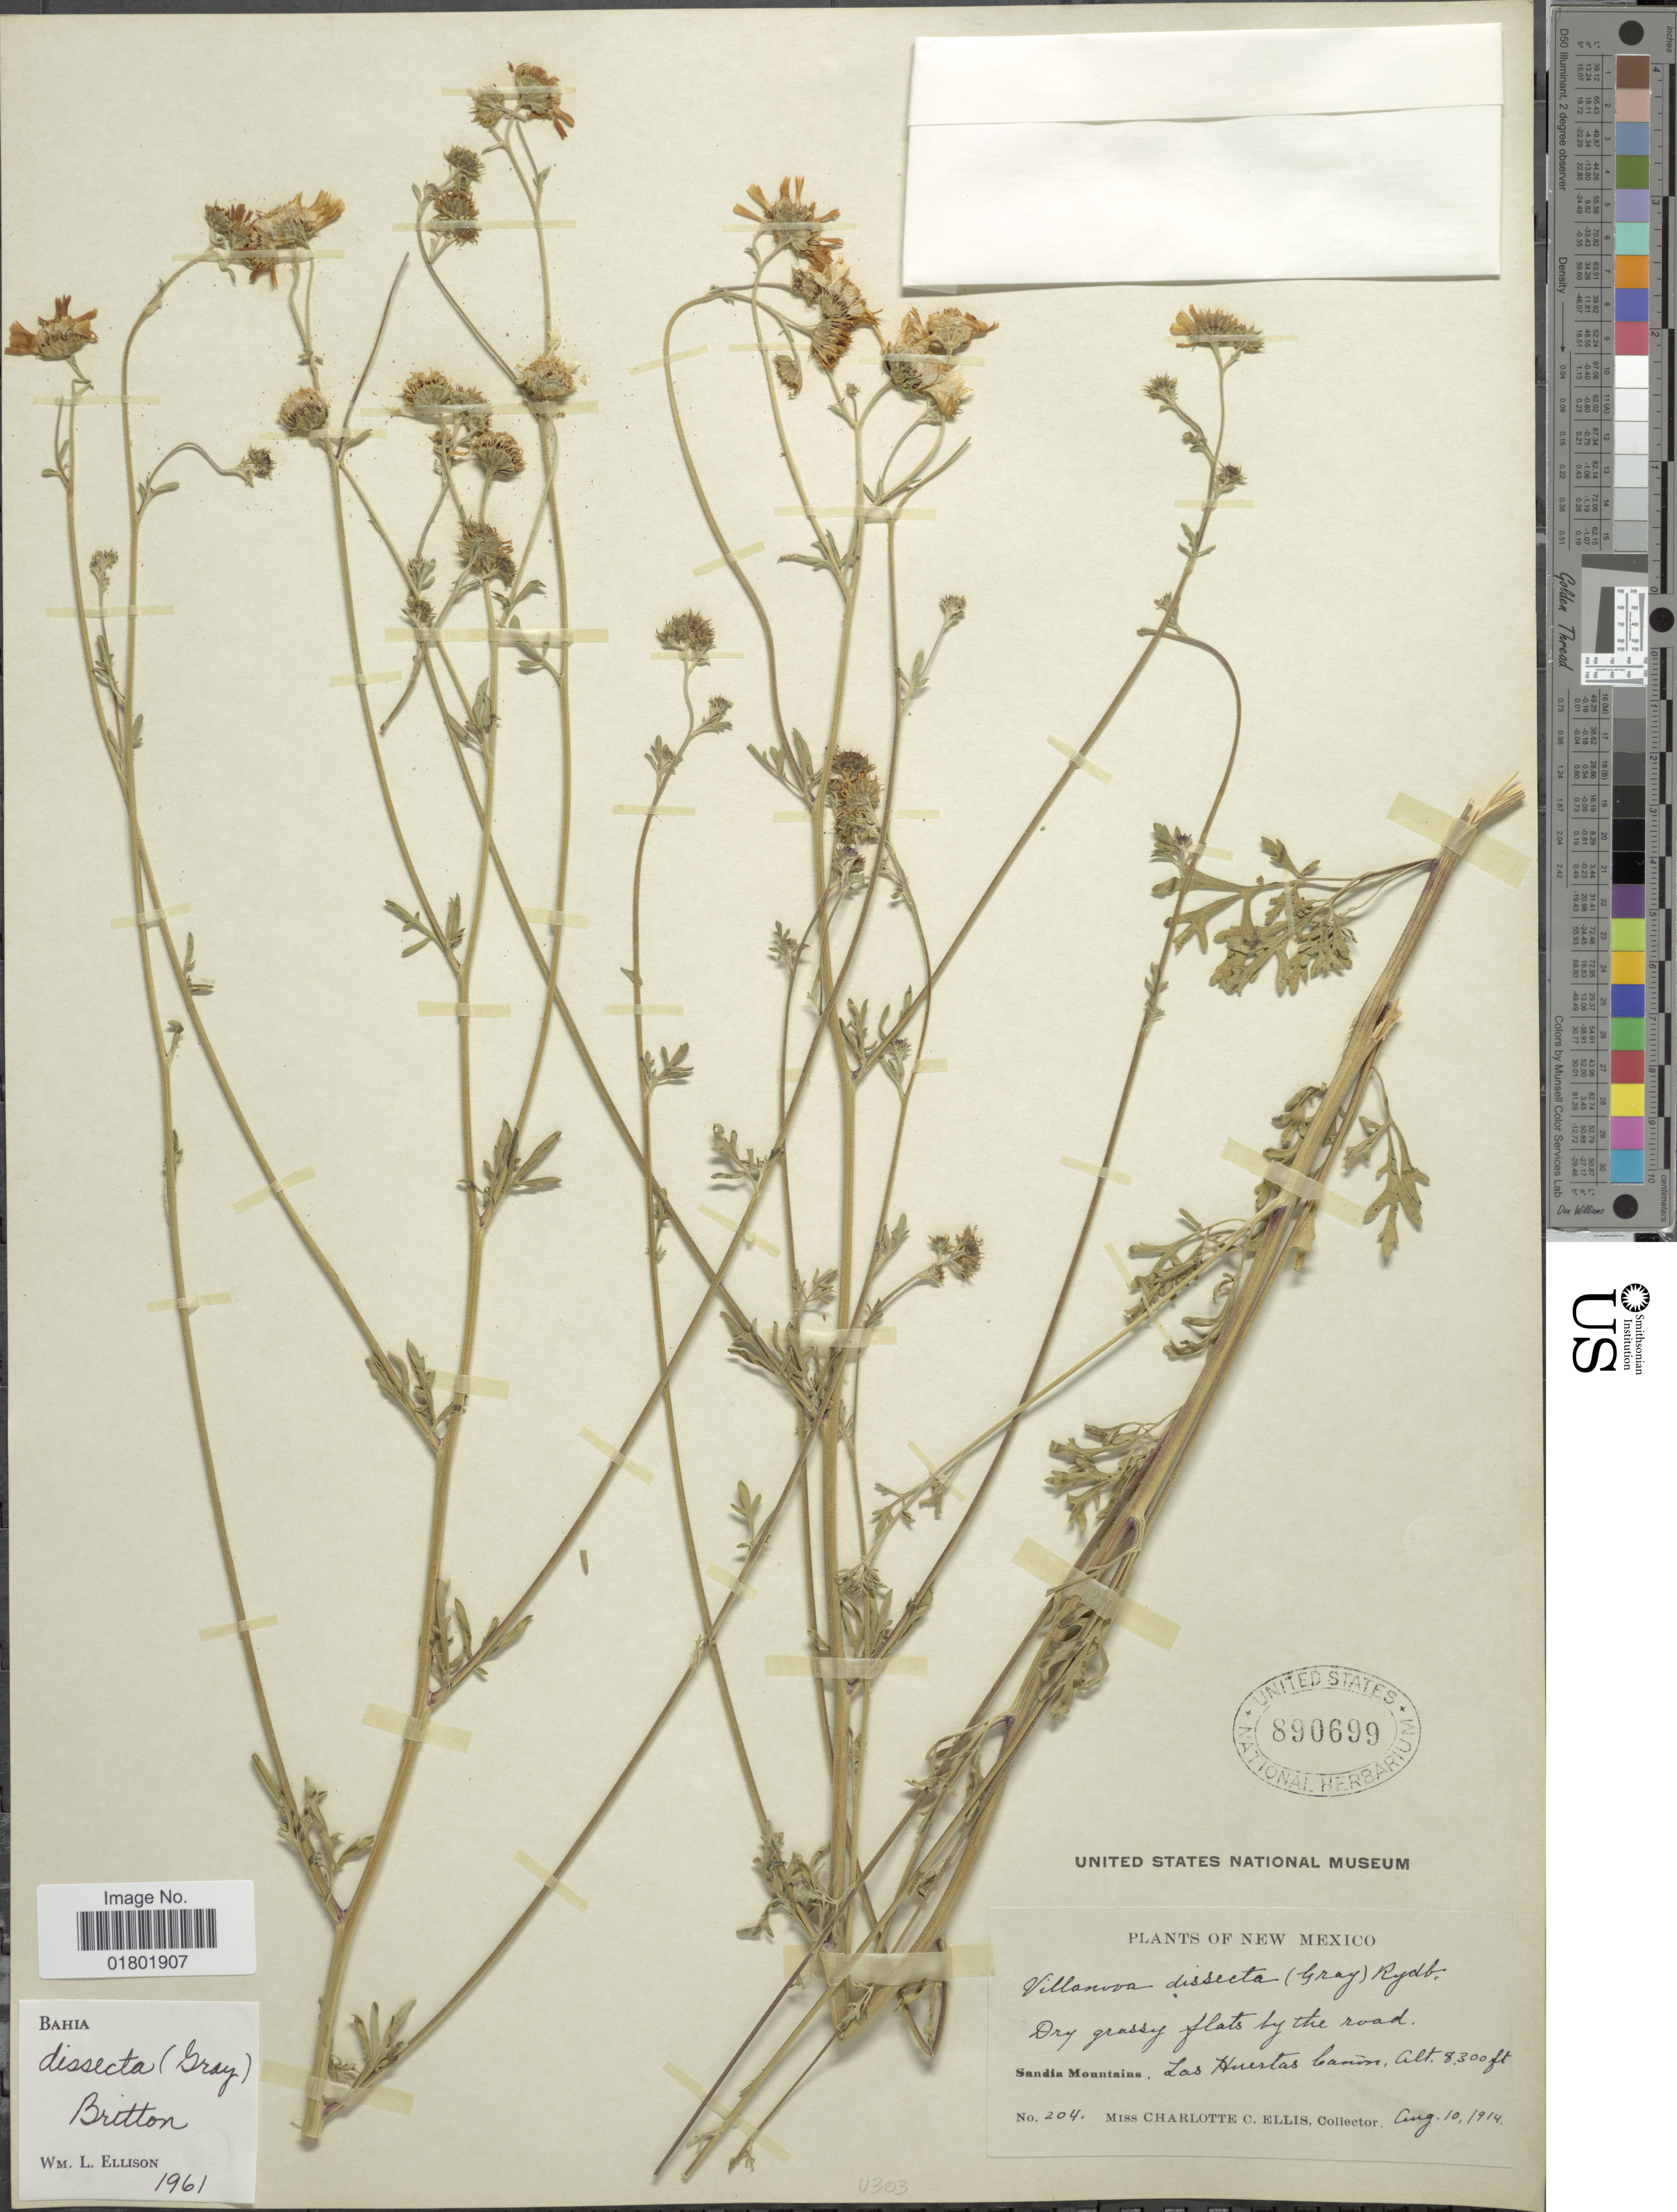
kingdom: Plantae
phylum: Tracheophyta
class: Magnoliopsida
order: Asterales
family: Asteraceae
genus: Bahia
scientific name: Bahia dissecta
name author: (A. Gray) Britton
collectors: C. C. Ellis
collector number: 204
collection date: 1914-08-10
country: United States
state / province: New Mexico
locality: Sandia Mountains, Las Huertas Canon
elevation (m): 2530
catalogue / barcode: US 890699